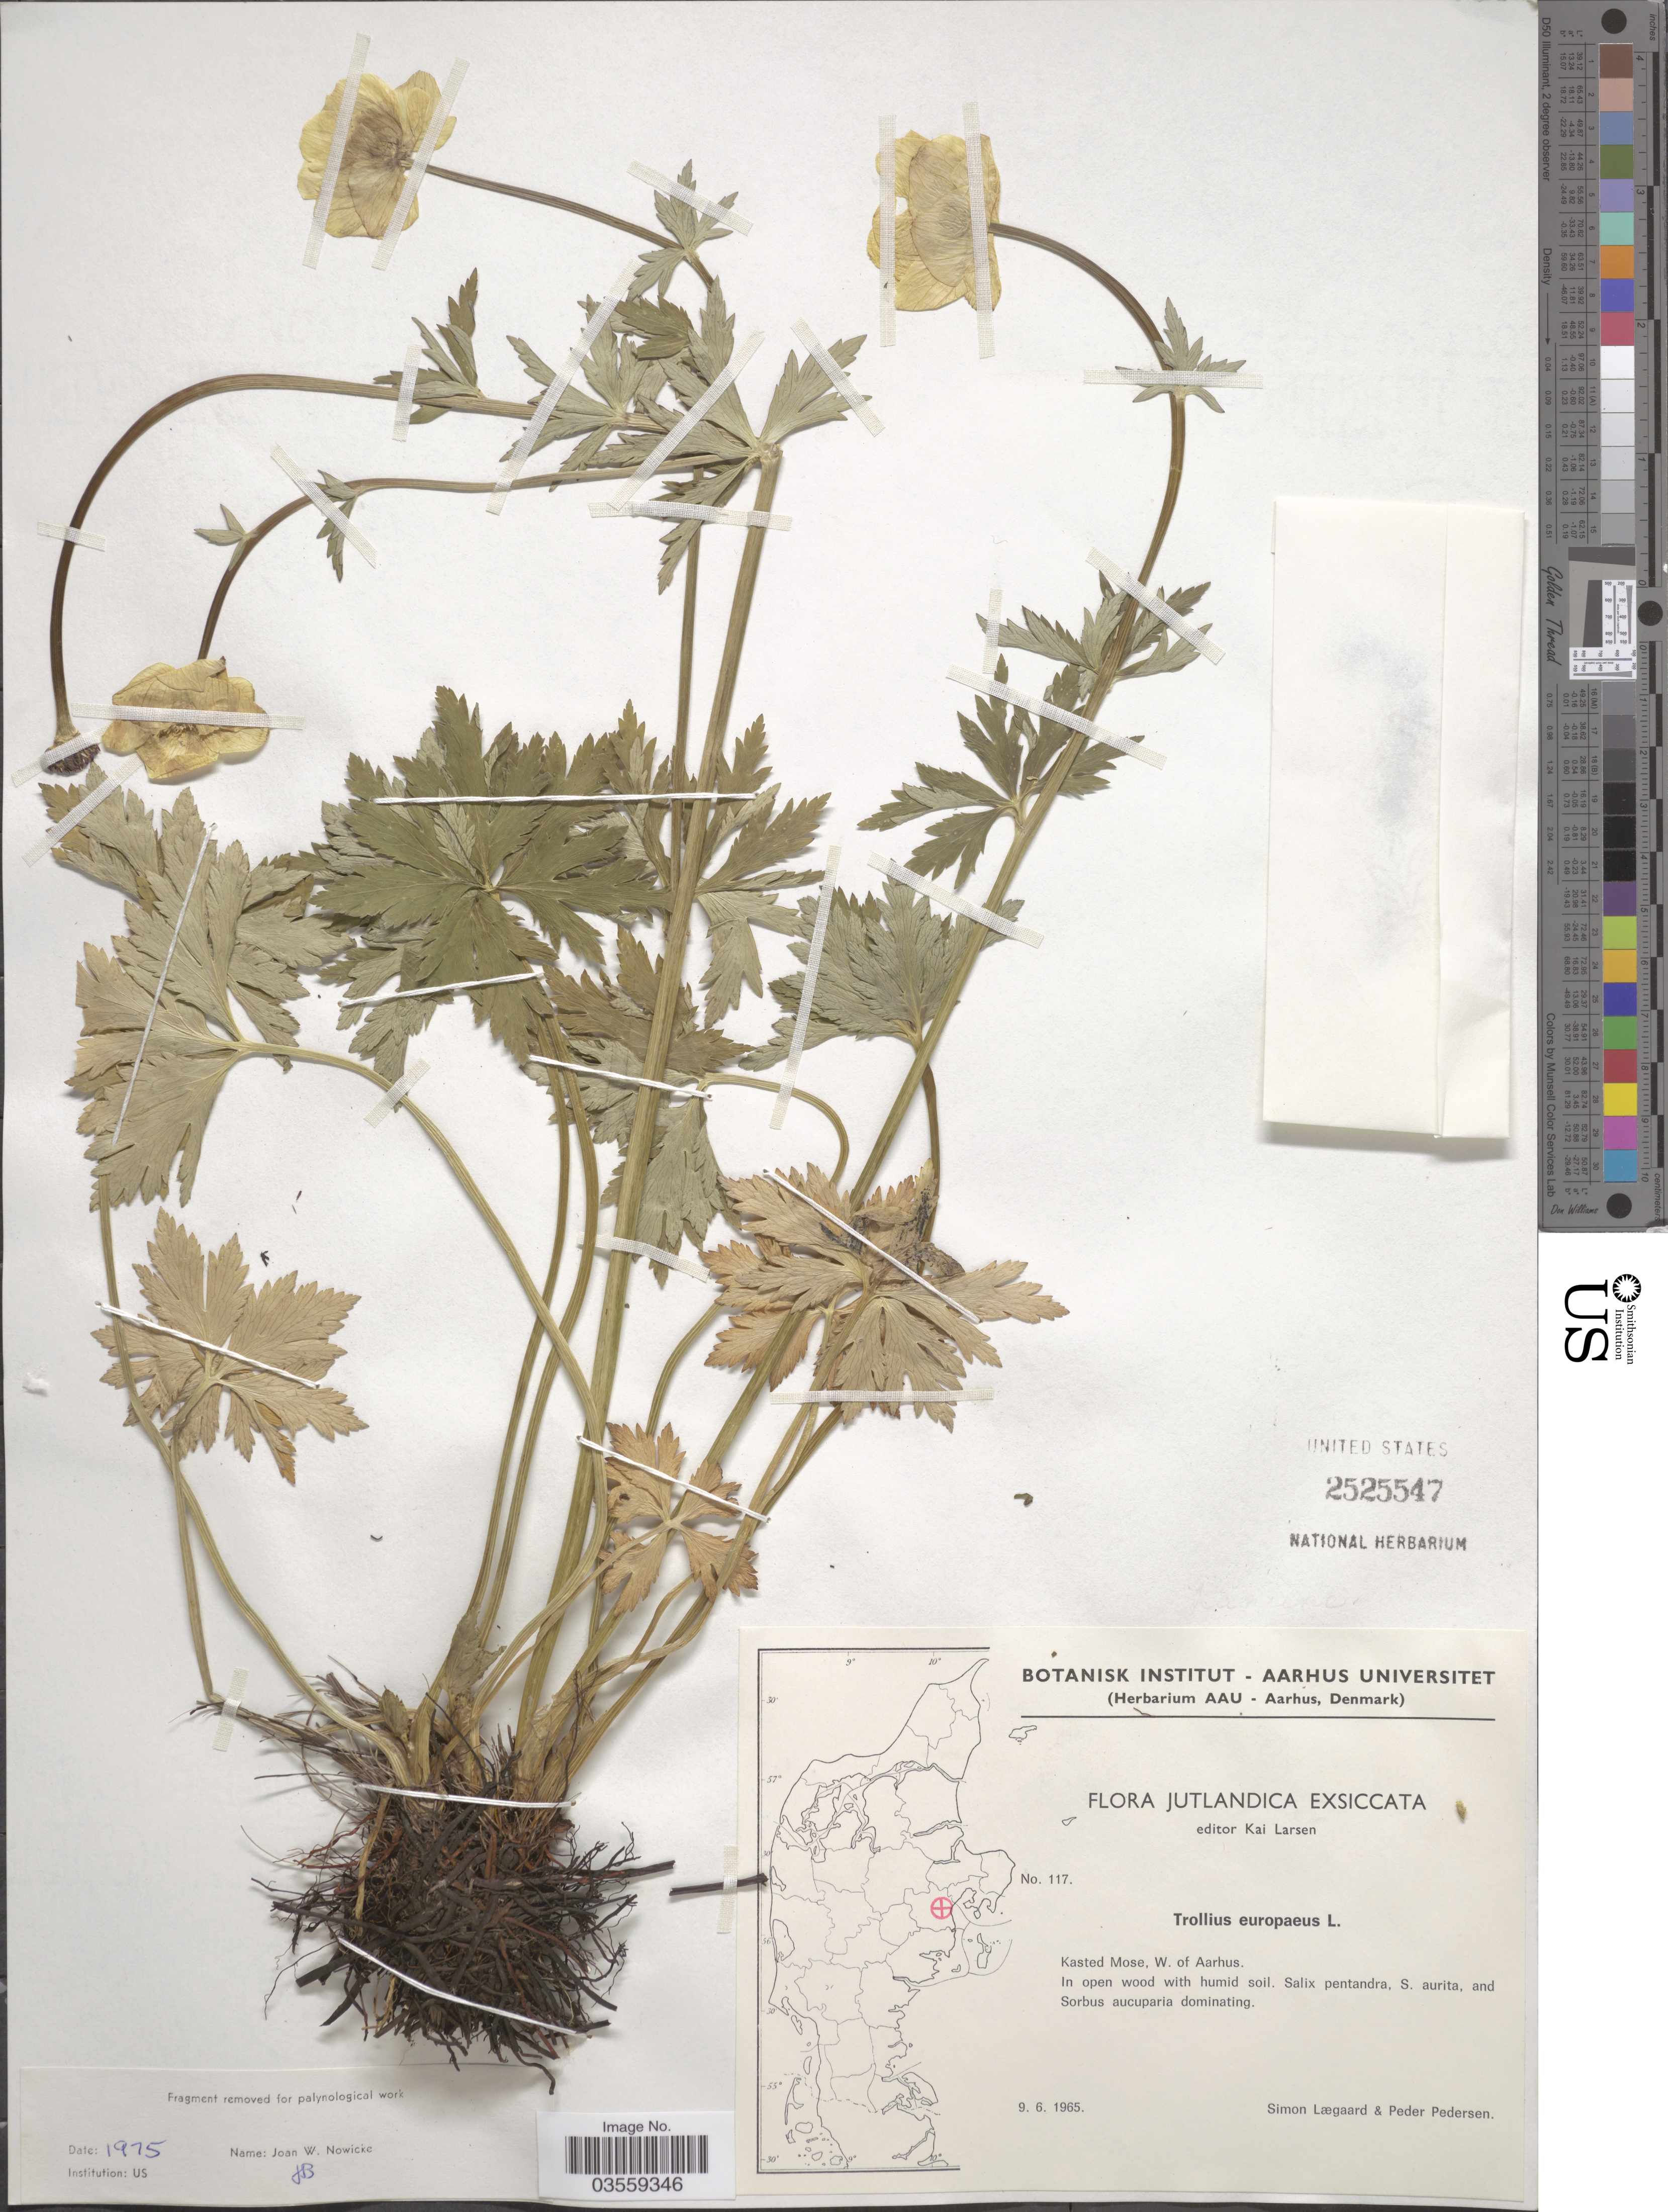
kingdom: Plantae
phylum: Tracheophyta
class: Magnoliopsida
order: Ranunculales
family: Ranunculaceae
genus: Trollius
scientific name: Trollius europaeus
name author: L.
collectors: S. Lægaard & P. Pedersen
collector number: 117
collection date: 1965-06-09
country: Denmark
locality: Jutlandica. Kasted Mose, W. of Aarhus.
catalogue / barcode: US 2525547